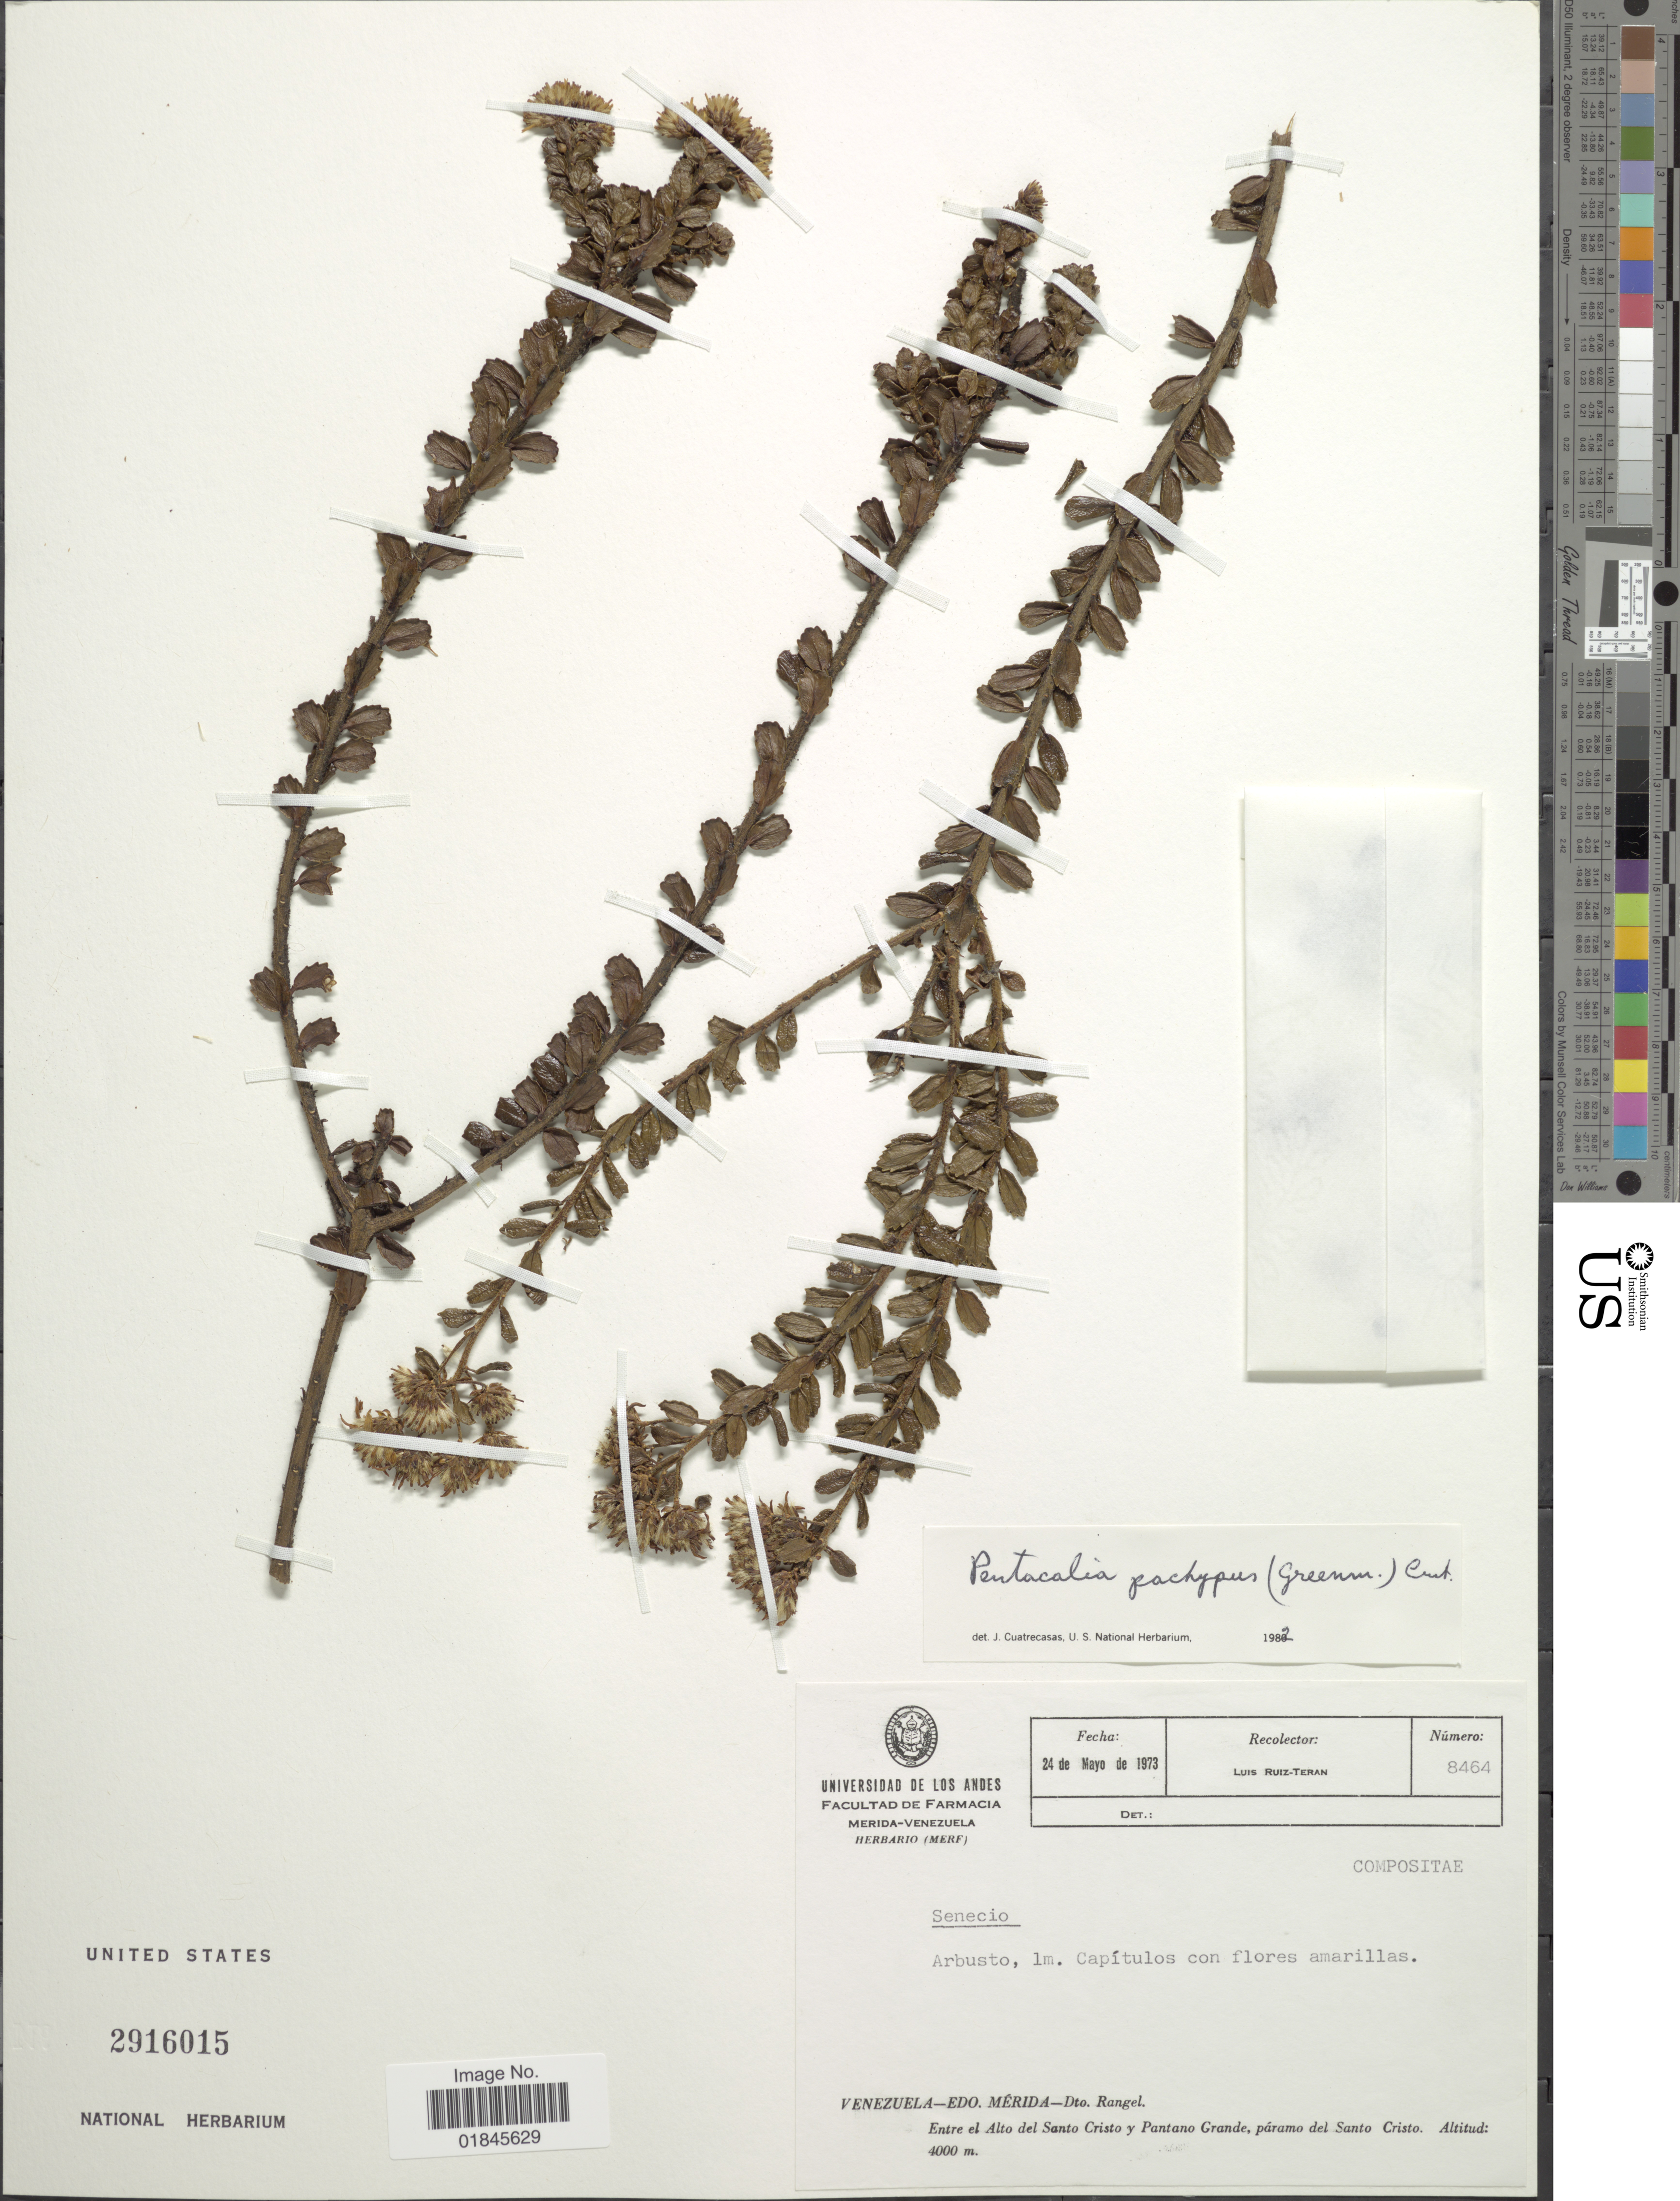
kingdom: Plantae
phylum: Tracheophyta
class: Magnoliopsida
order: Asterales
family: Asteraceae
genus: Pentacalia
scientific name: Pentacalia pachypus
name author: (Greenm.) Cuatrec.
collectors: L. Teran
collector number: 8464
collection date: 1973-05-24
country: Venezuela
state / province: Mérida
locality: Venezuela - Edo. Mérida - Dto. Rangel. Entre el Alto del Santo Cristo y Pantano Grande, páramo del Santo Cristo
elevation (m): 4000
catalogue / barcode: US 2916015